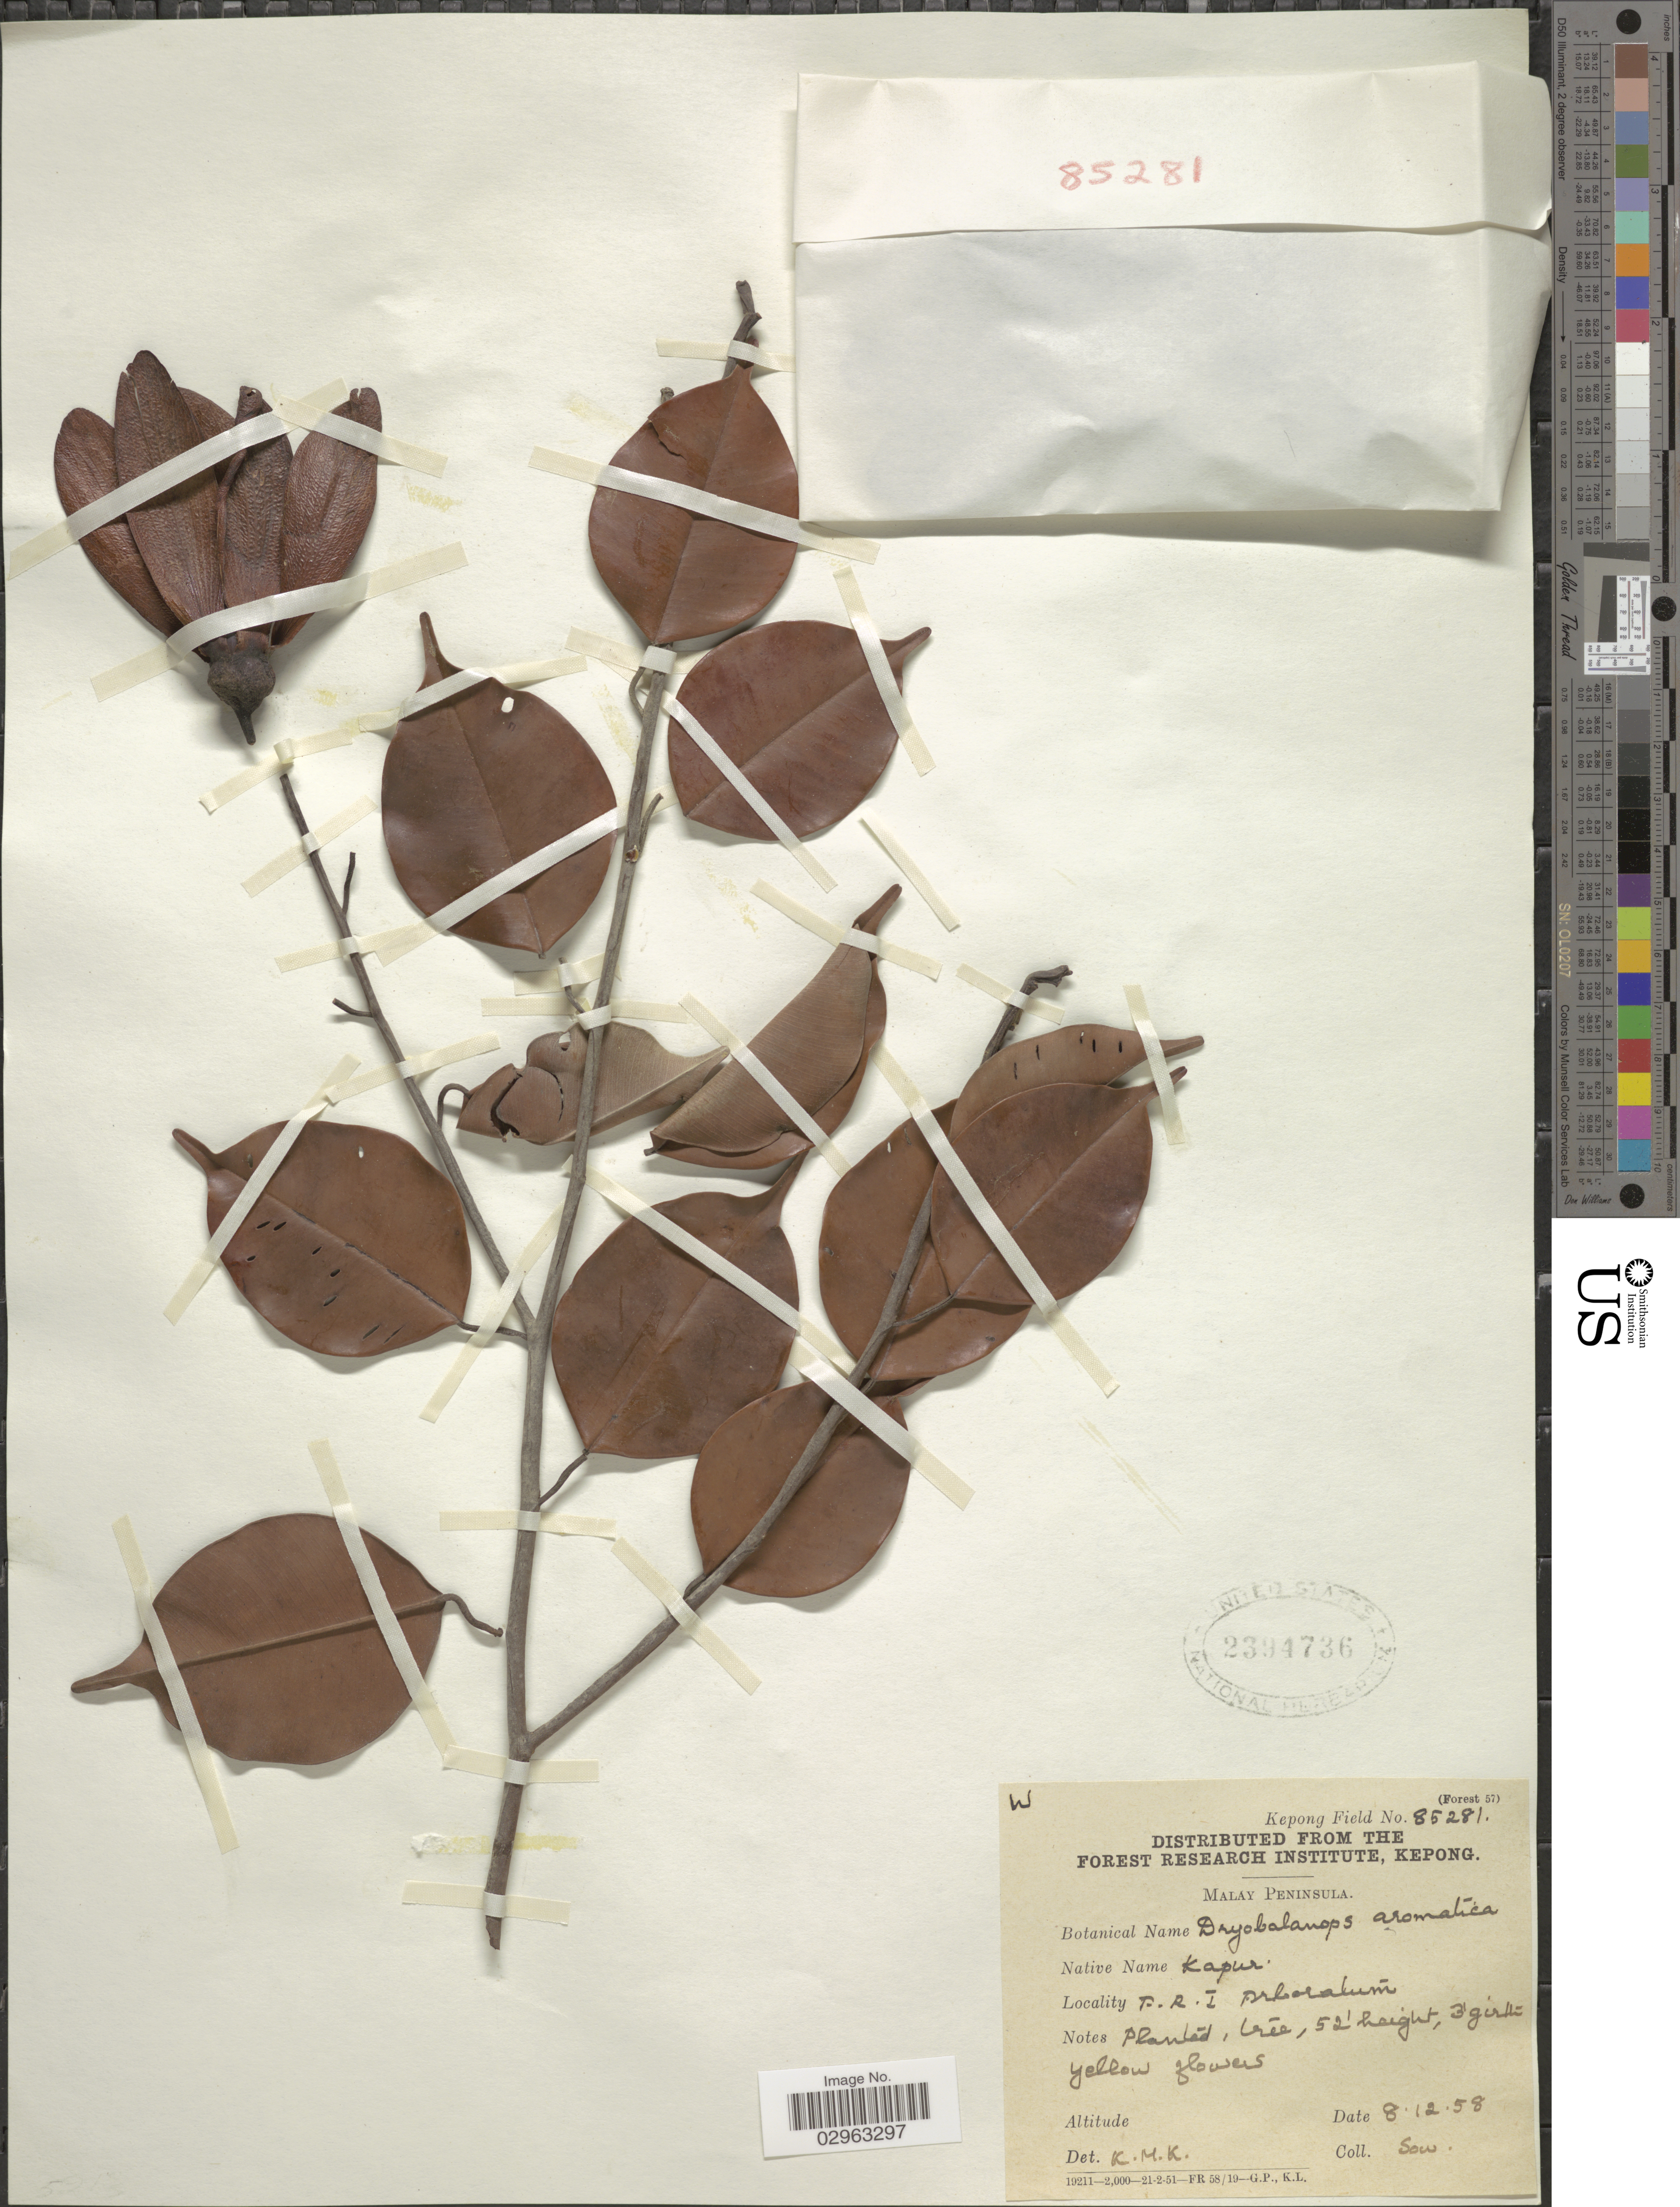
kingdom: Plantae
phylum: Tracheophyta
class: Magnoliopsida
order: Malvales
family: Dipterocarpaceae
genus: Dryobalanops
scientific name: Dryobalanops aromatica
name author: C.F. Gaertn.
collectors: -. Sow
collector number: Kepong Field 85281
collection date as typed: Transcribed d/m/y: 8/12/58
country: Malaysia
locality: Malay Peninsula, F.R.I. Aboratum.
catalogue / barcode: US 2394736